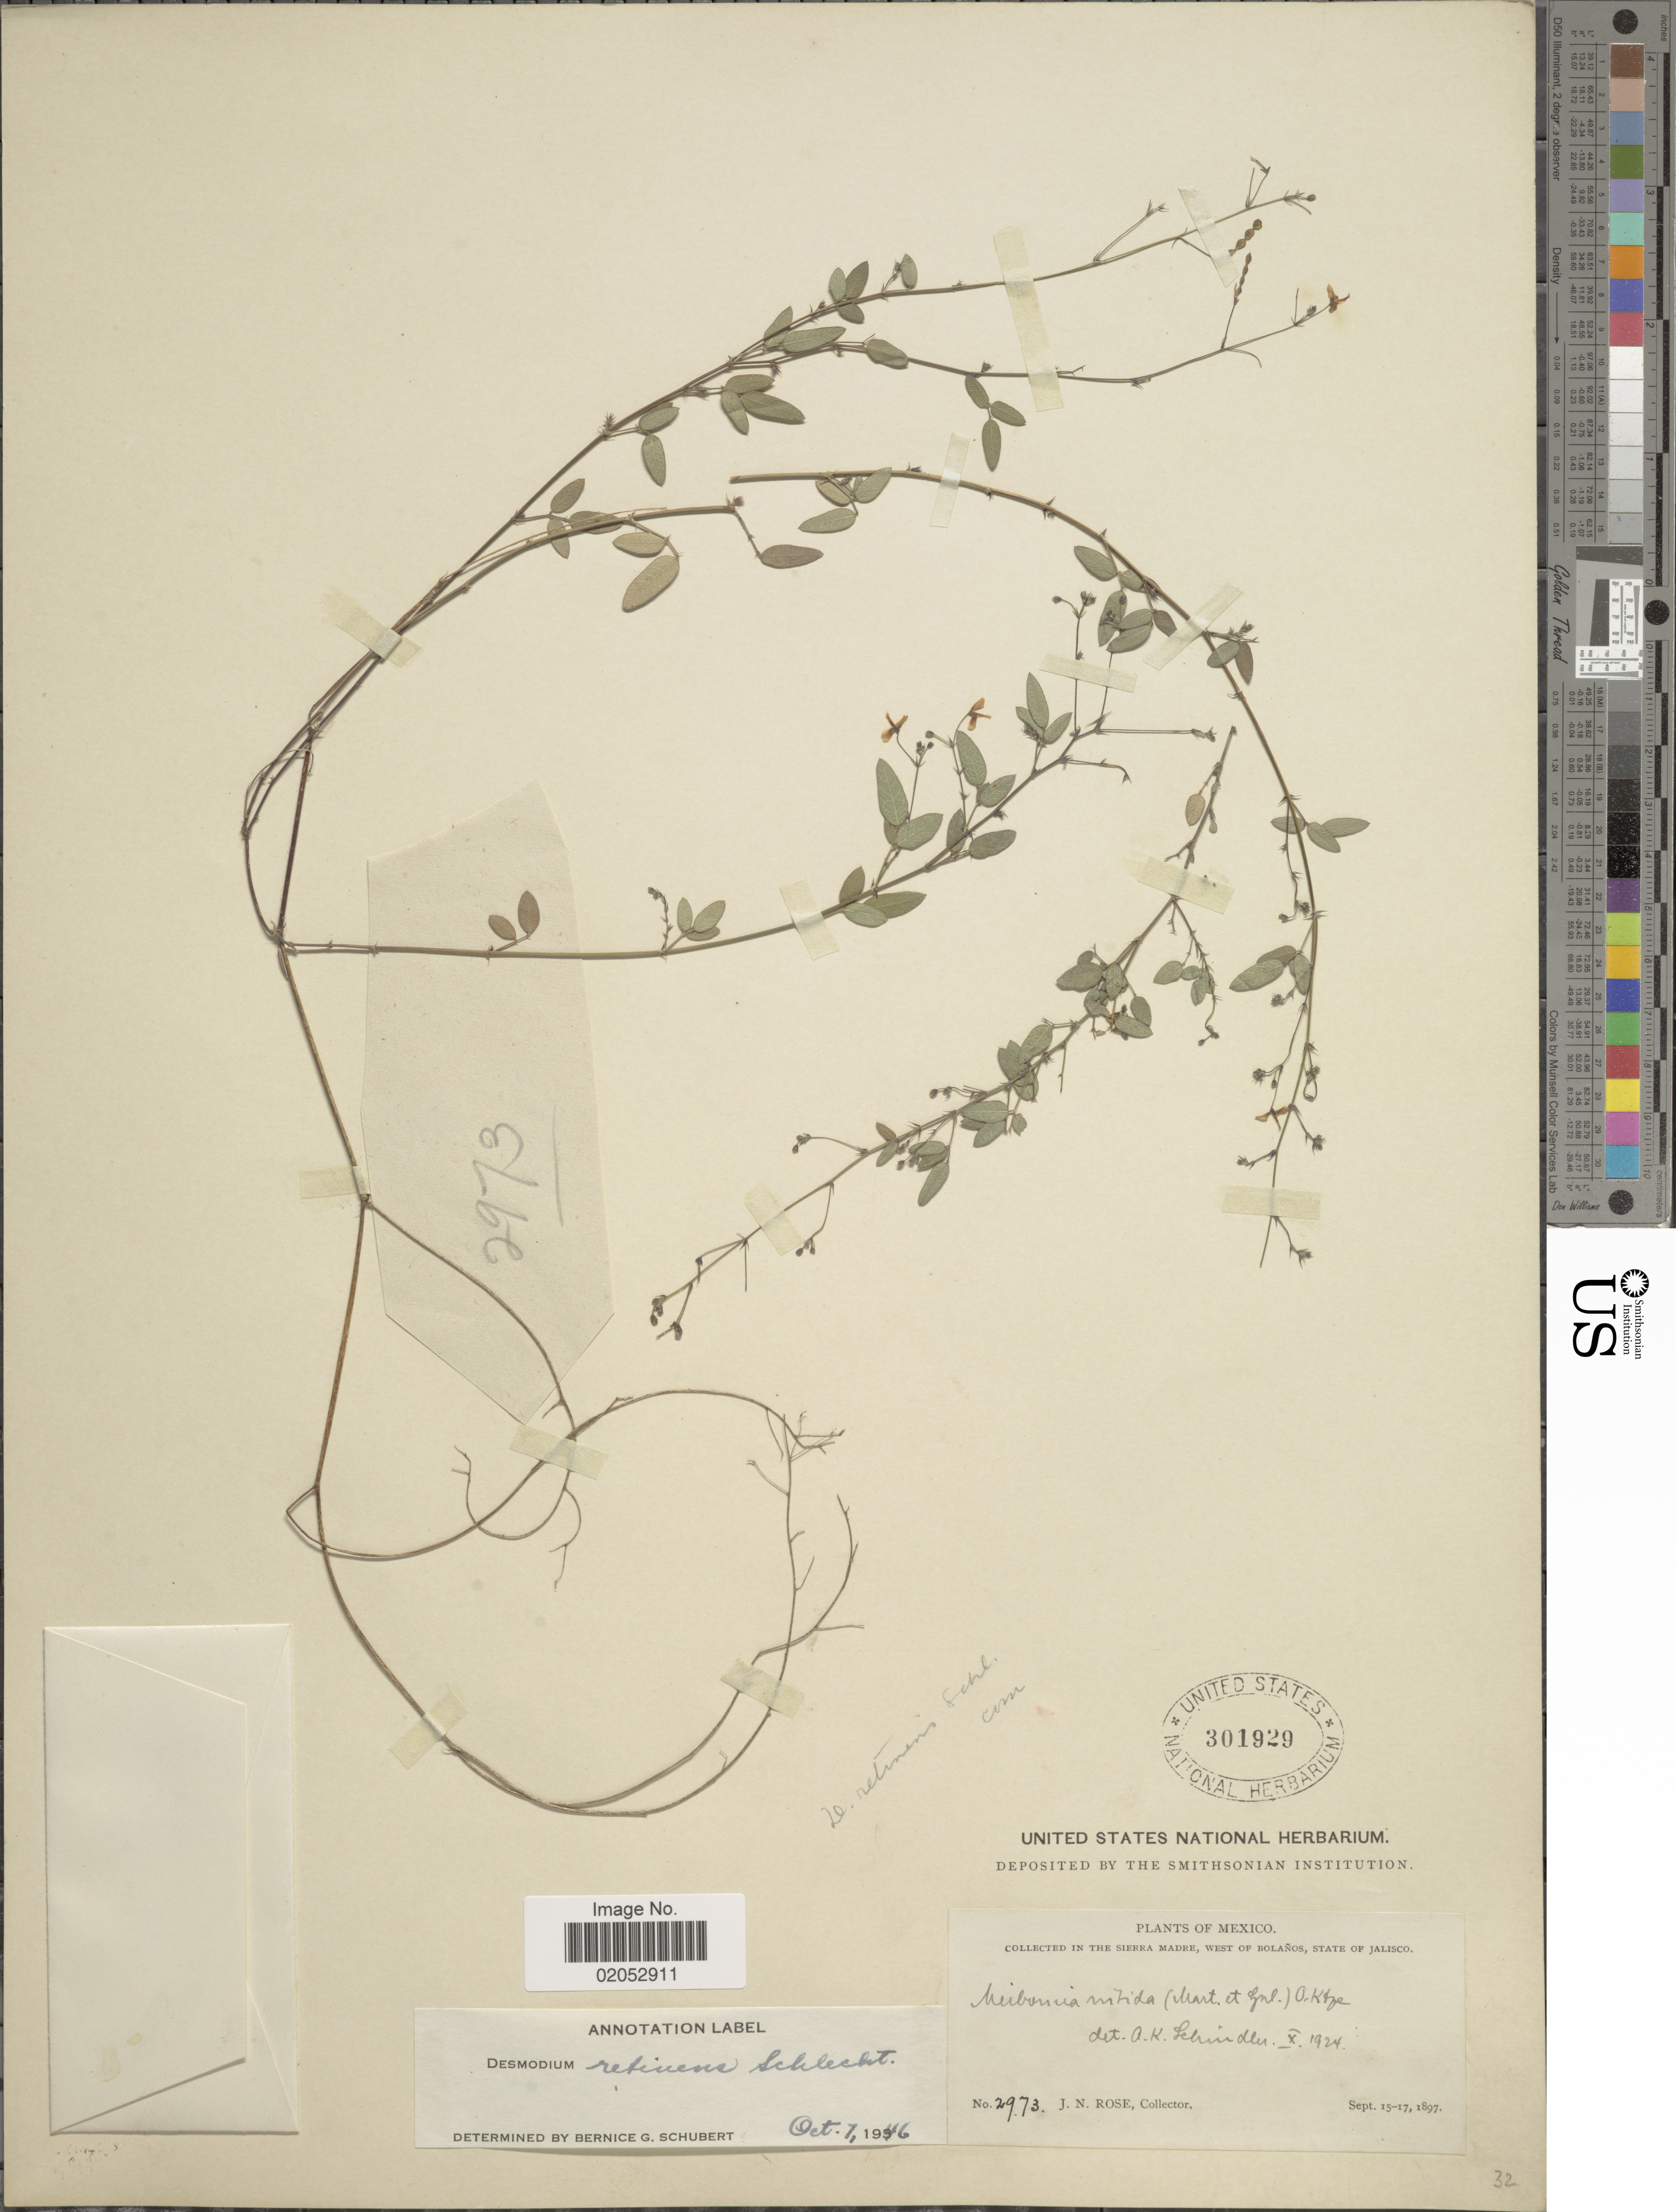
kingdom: Plantae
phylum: Tracheophyta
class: Magnoliopsida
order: Fabales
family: Fabaceae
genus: Desmodium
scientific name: Desmodium retinens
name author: Schltdl.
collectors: J. N. Rose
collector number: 2973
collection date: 1897-09-15/1897-09-17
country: Mexico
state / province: Jalisco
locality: The Sierra Madre, west of Bolanos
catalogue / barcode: US 301929